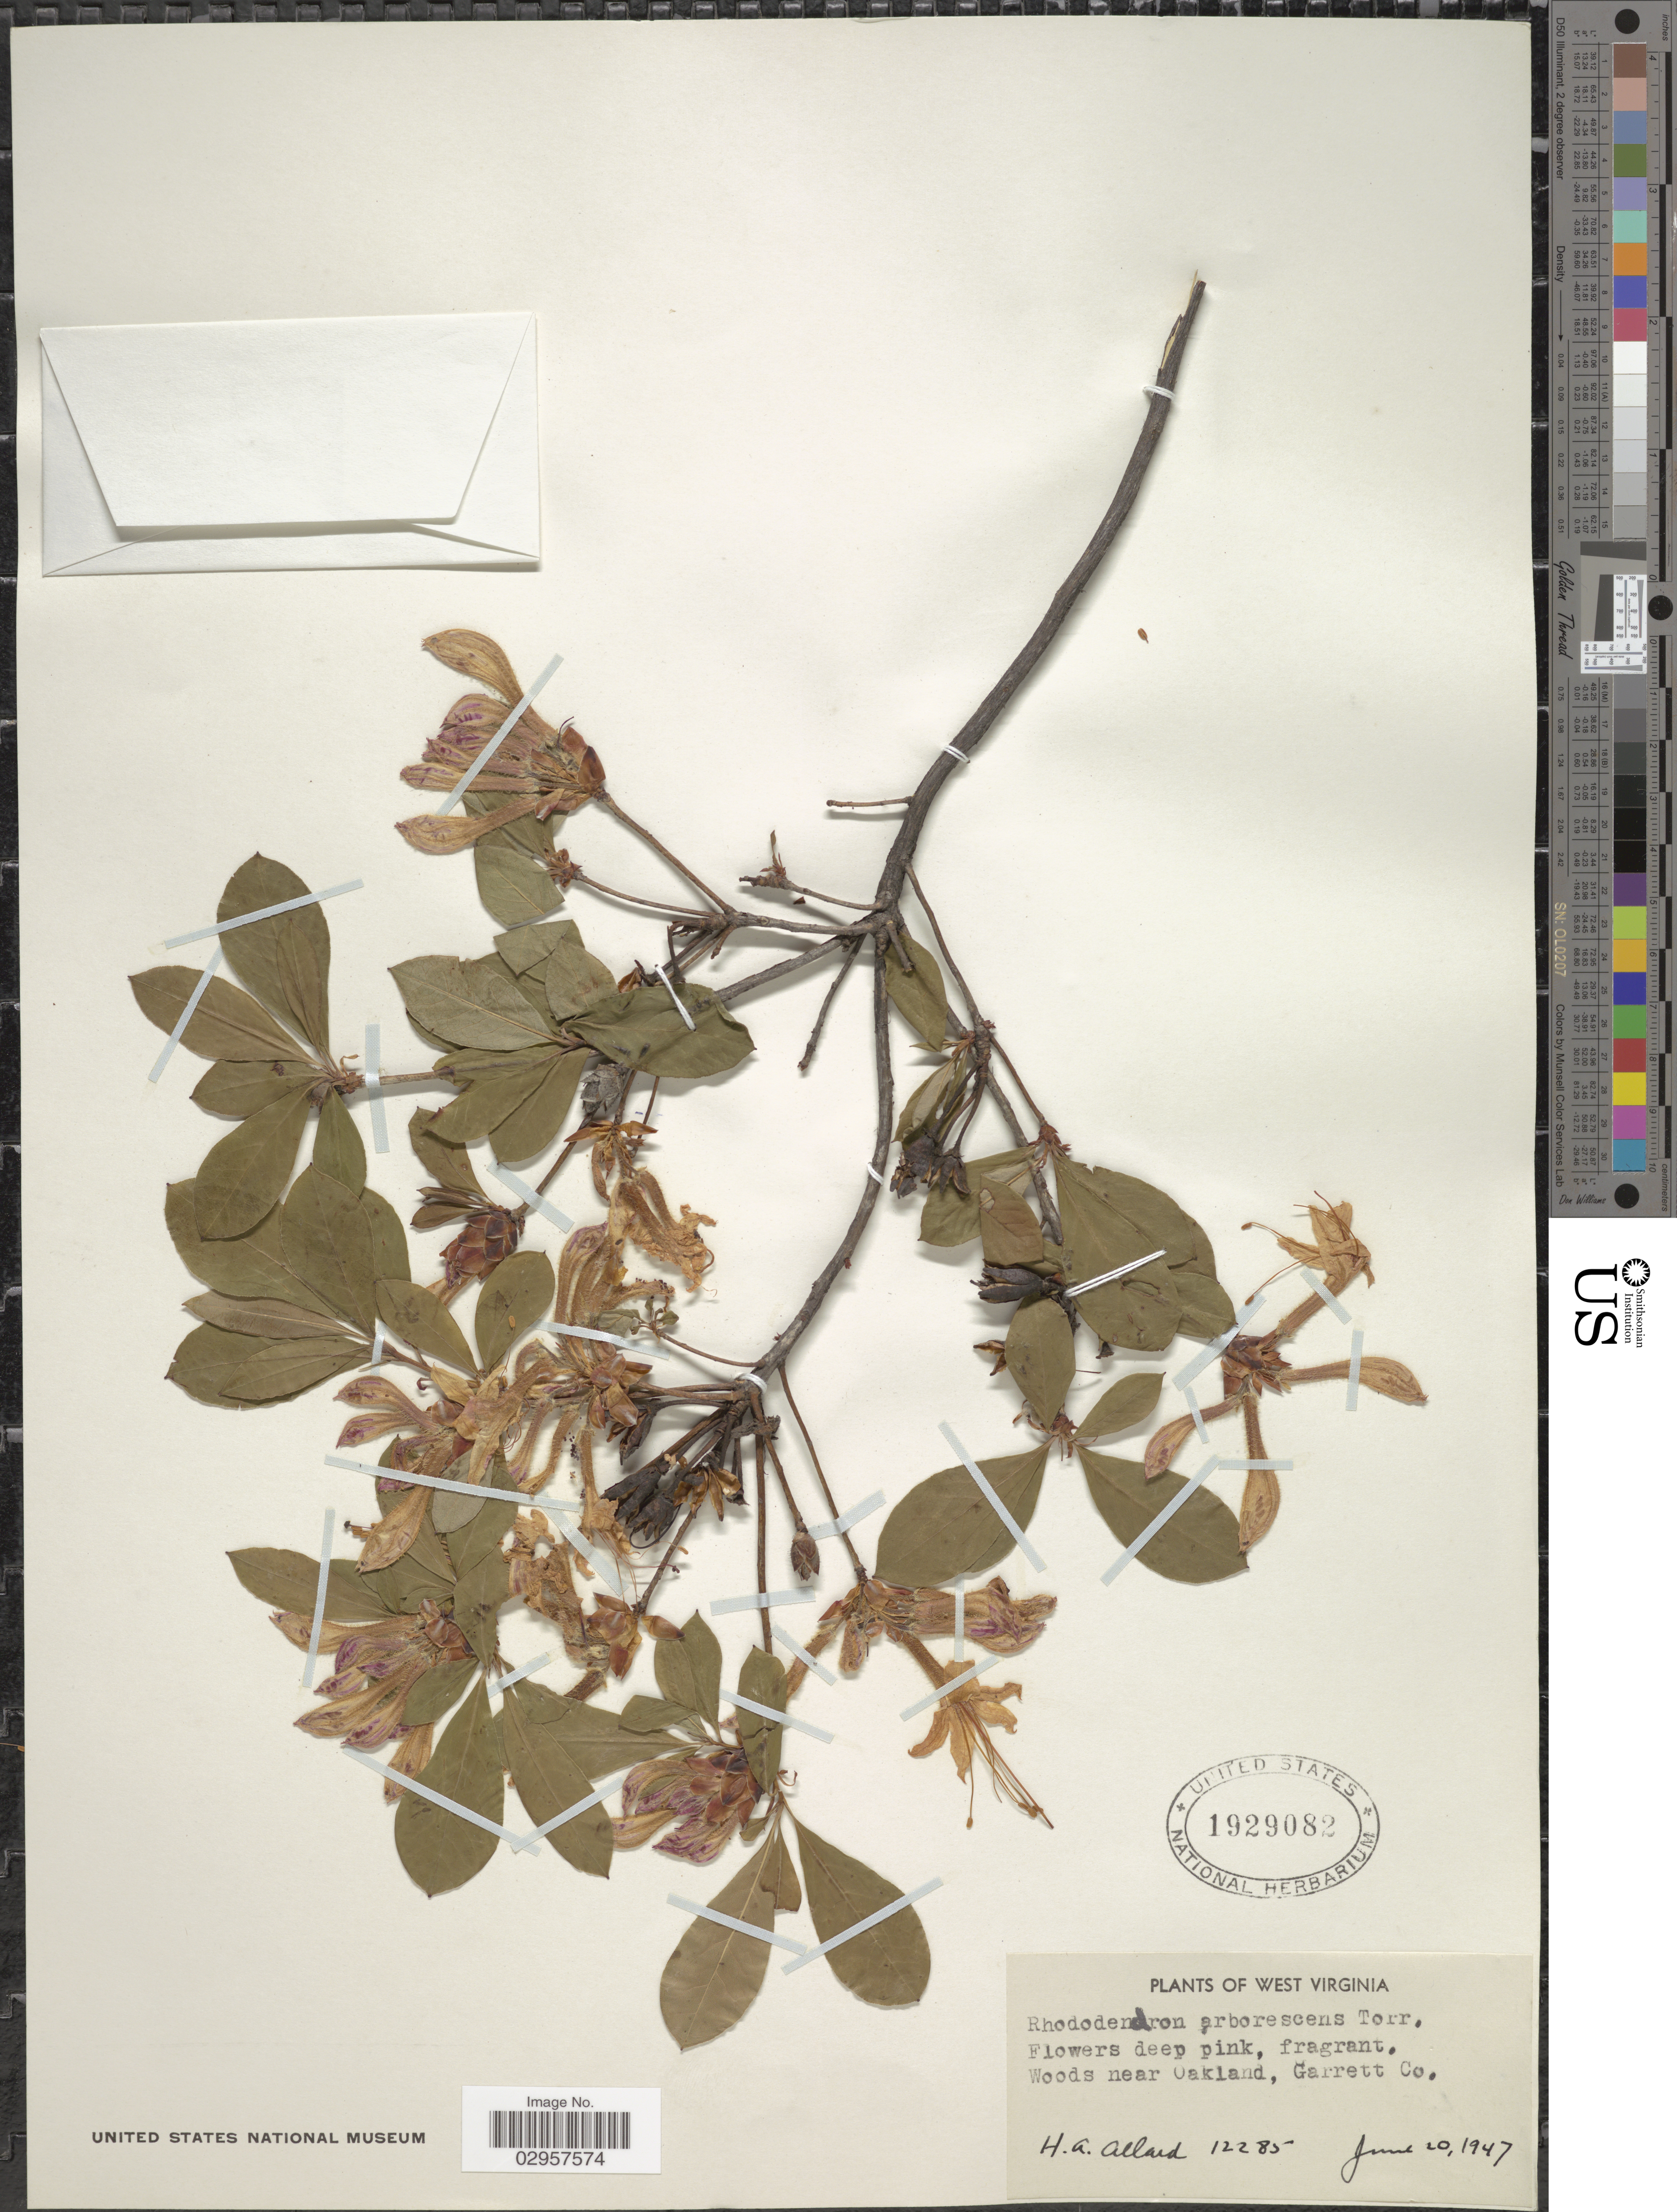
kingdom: Plantae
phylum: Tracheophyta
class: Magnoliopsida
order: Ericales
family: Ericaceae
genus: Rhododendron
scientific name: Rhododendron arborescens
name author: (Pursh) Torr.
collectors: H. A. Allard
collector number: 12285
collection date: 1947-06-20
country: United States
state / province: Maryland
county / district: Garrett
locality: Woods near Oakland, Garrett Co.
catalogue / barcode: US 1929082